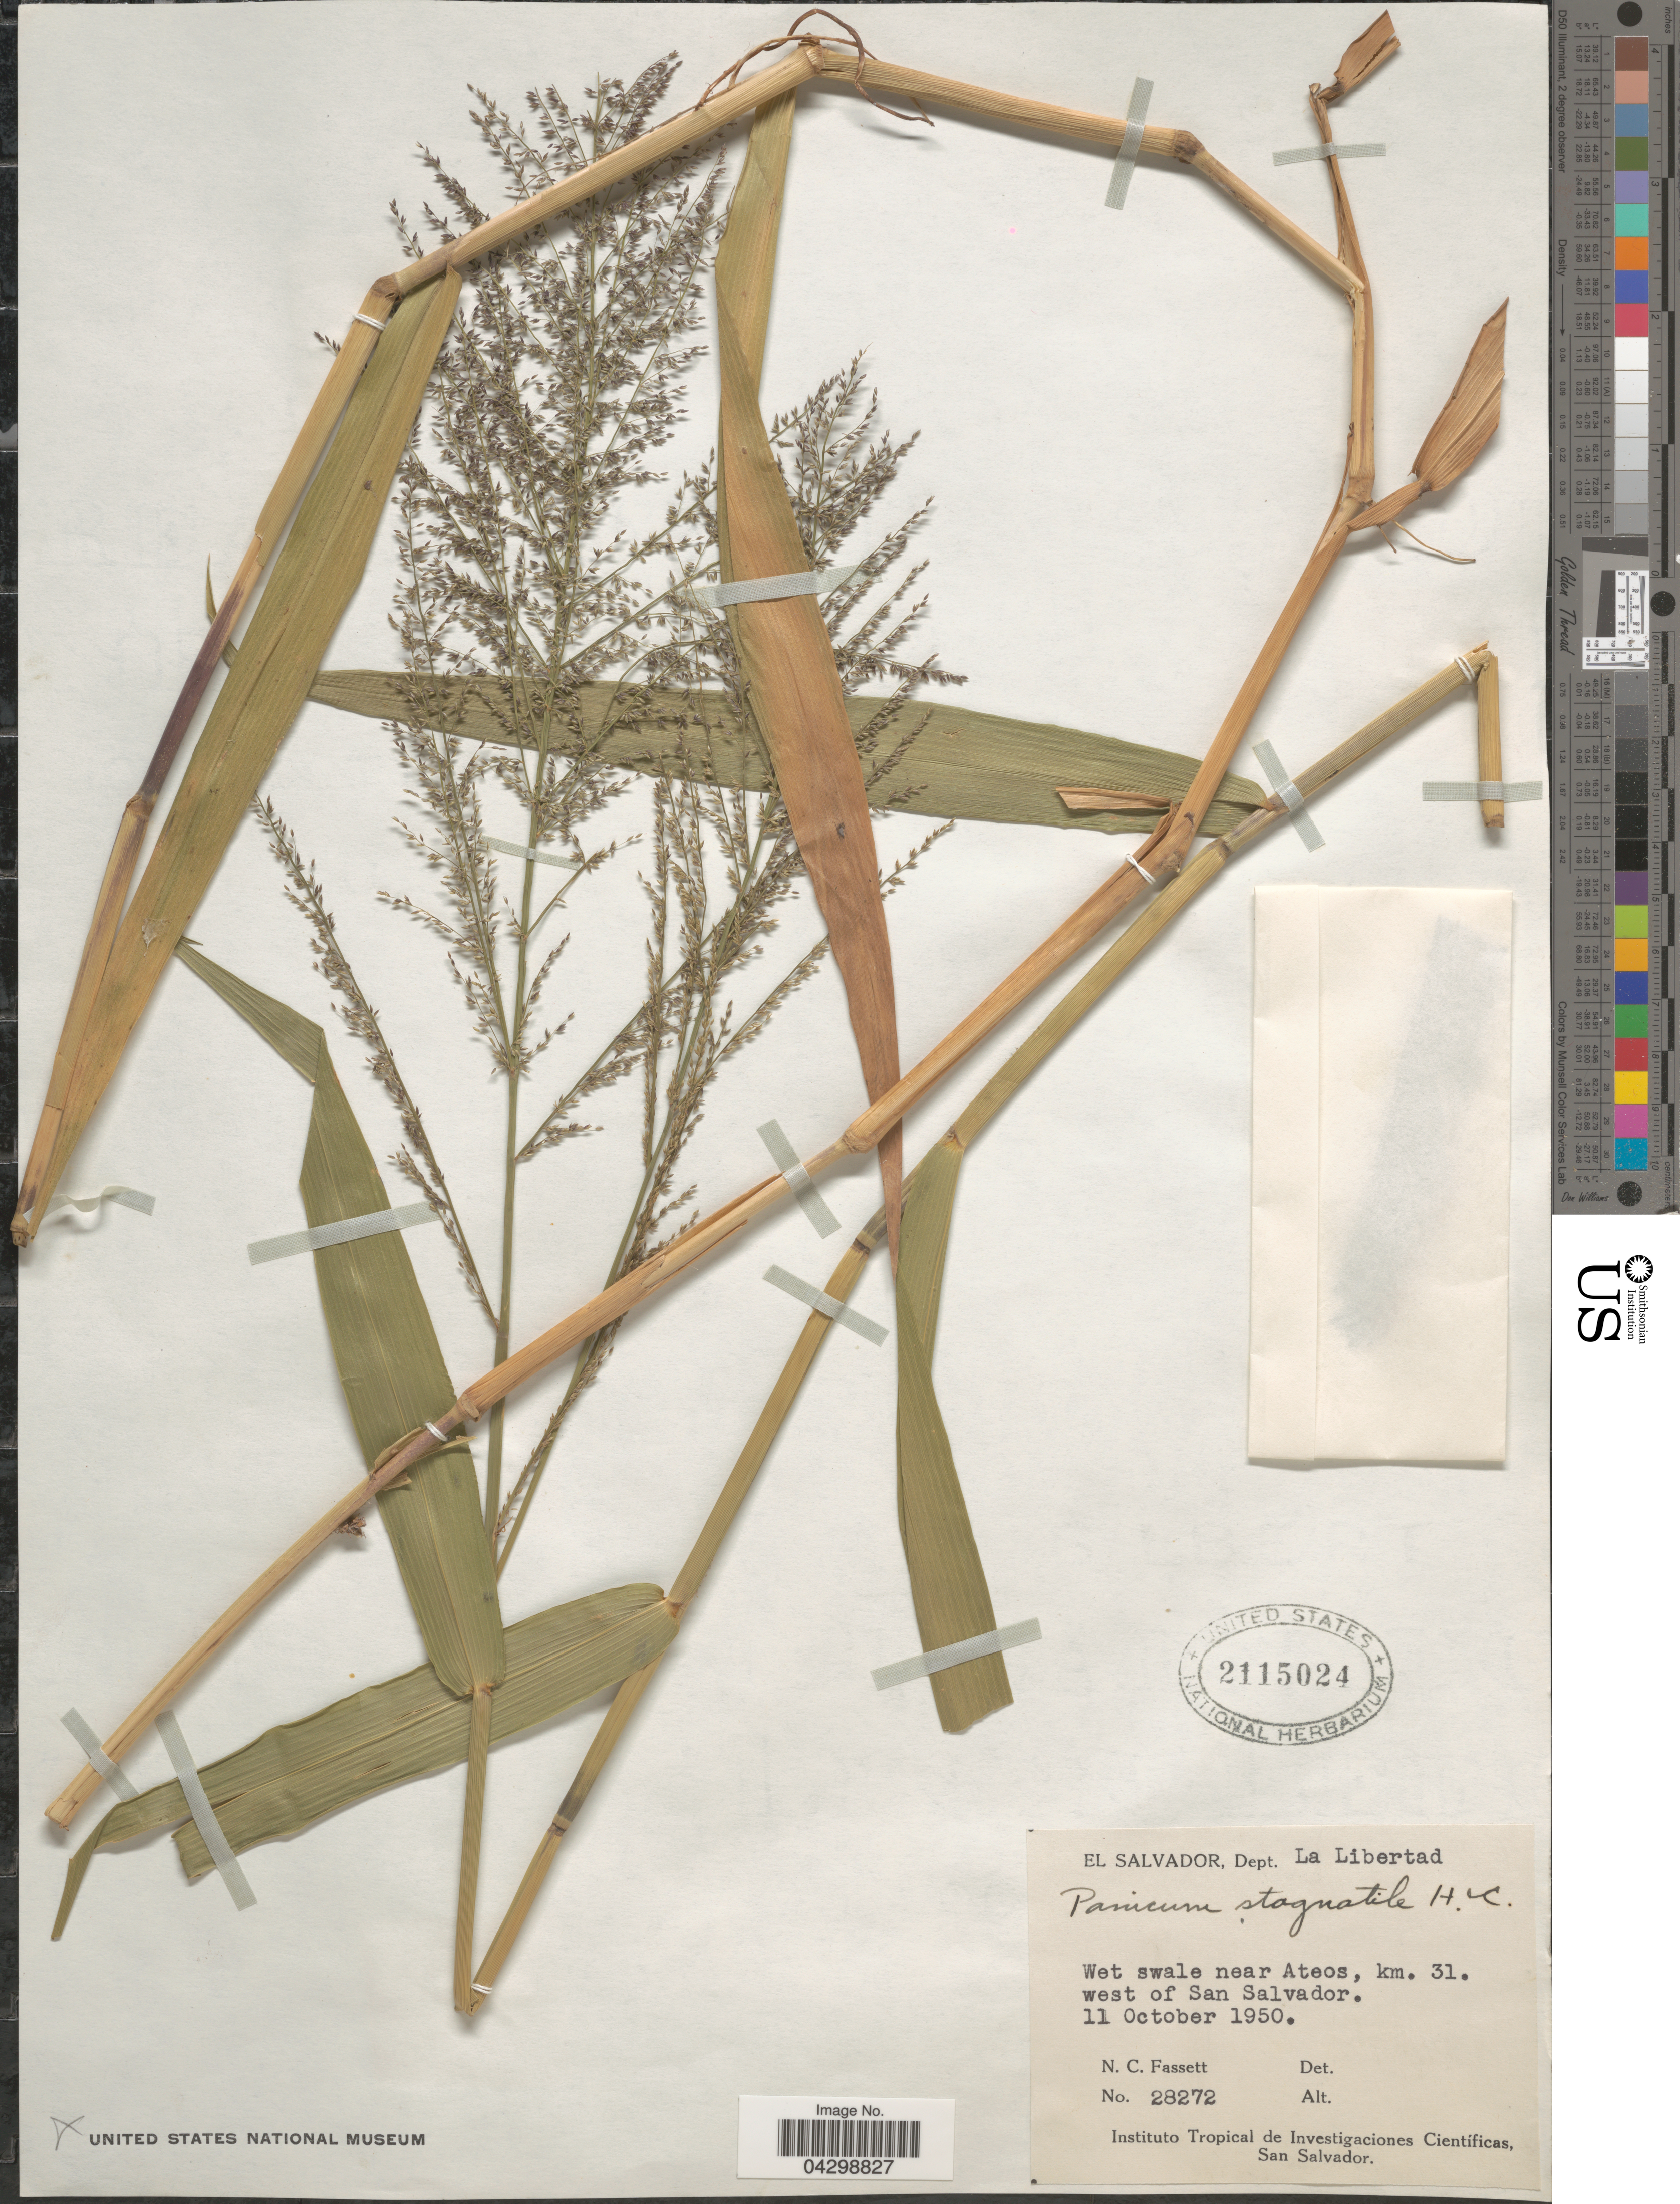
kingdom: Plantae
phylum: Tracheophyta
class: Liliopsida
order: Poales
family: Poaceae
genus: Panicum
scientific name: Panicum stagnatile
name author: Hitchc. & Chase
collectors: N. C. Fassett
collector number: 28272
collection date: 1950-10-11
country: El Salvador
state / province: La Libertad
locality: Dept. La Libertad. Wet swale near Ateos, km. 31. west of San Salvador.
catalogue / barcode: US 2115024